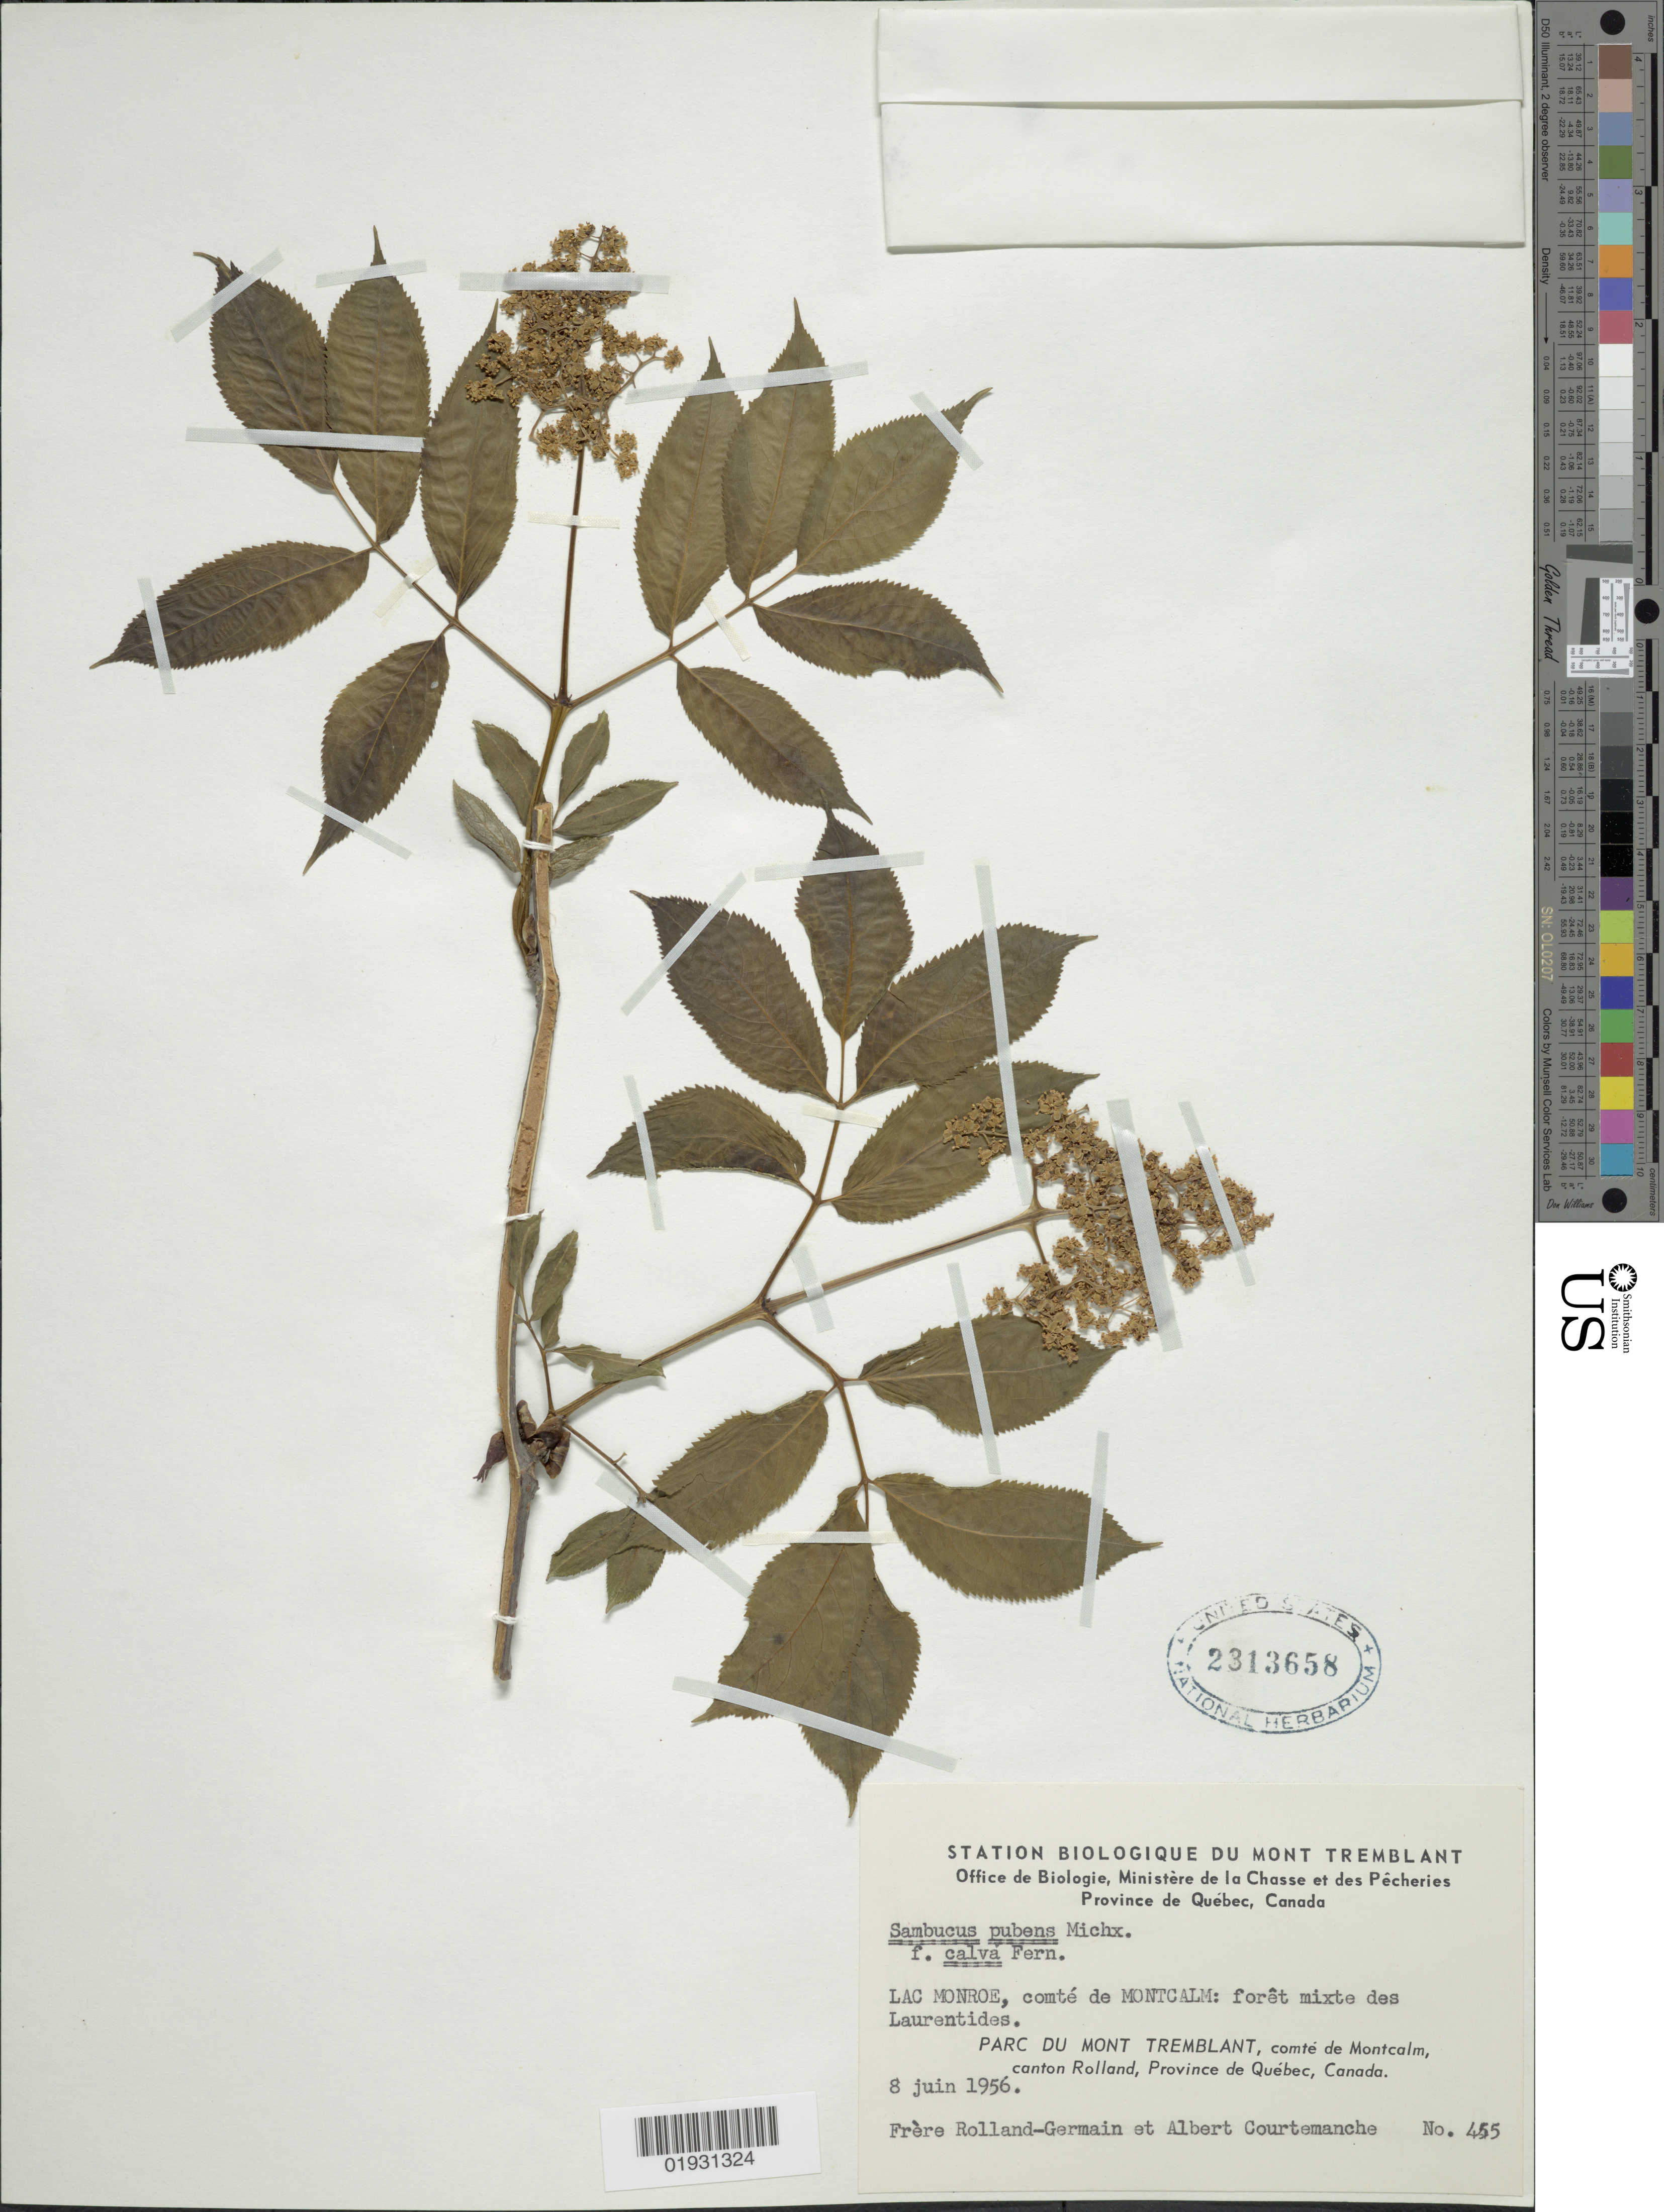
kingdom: Plantae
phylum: Tracheophyta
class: Magnoliopsida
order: Dipsacales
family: Viburnaceae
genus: Sambucus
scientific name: Sambucus racemosa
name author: L.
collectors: Rolland-Germain & A. Courtemanche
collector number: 455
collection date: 1956-06-08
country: Canada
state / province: Quebec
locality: Lac Monroe, comté de Montcalm: forêt mixte des Laurentides, Parc du Mont Tremblant, comté de Montcalm, canton Rolland, Province de Québec.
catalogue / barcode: US 2313658